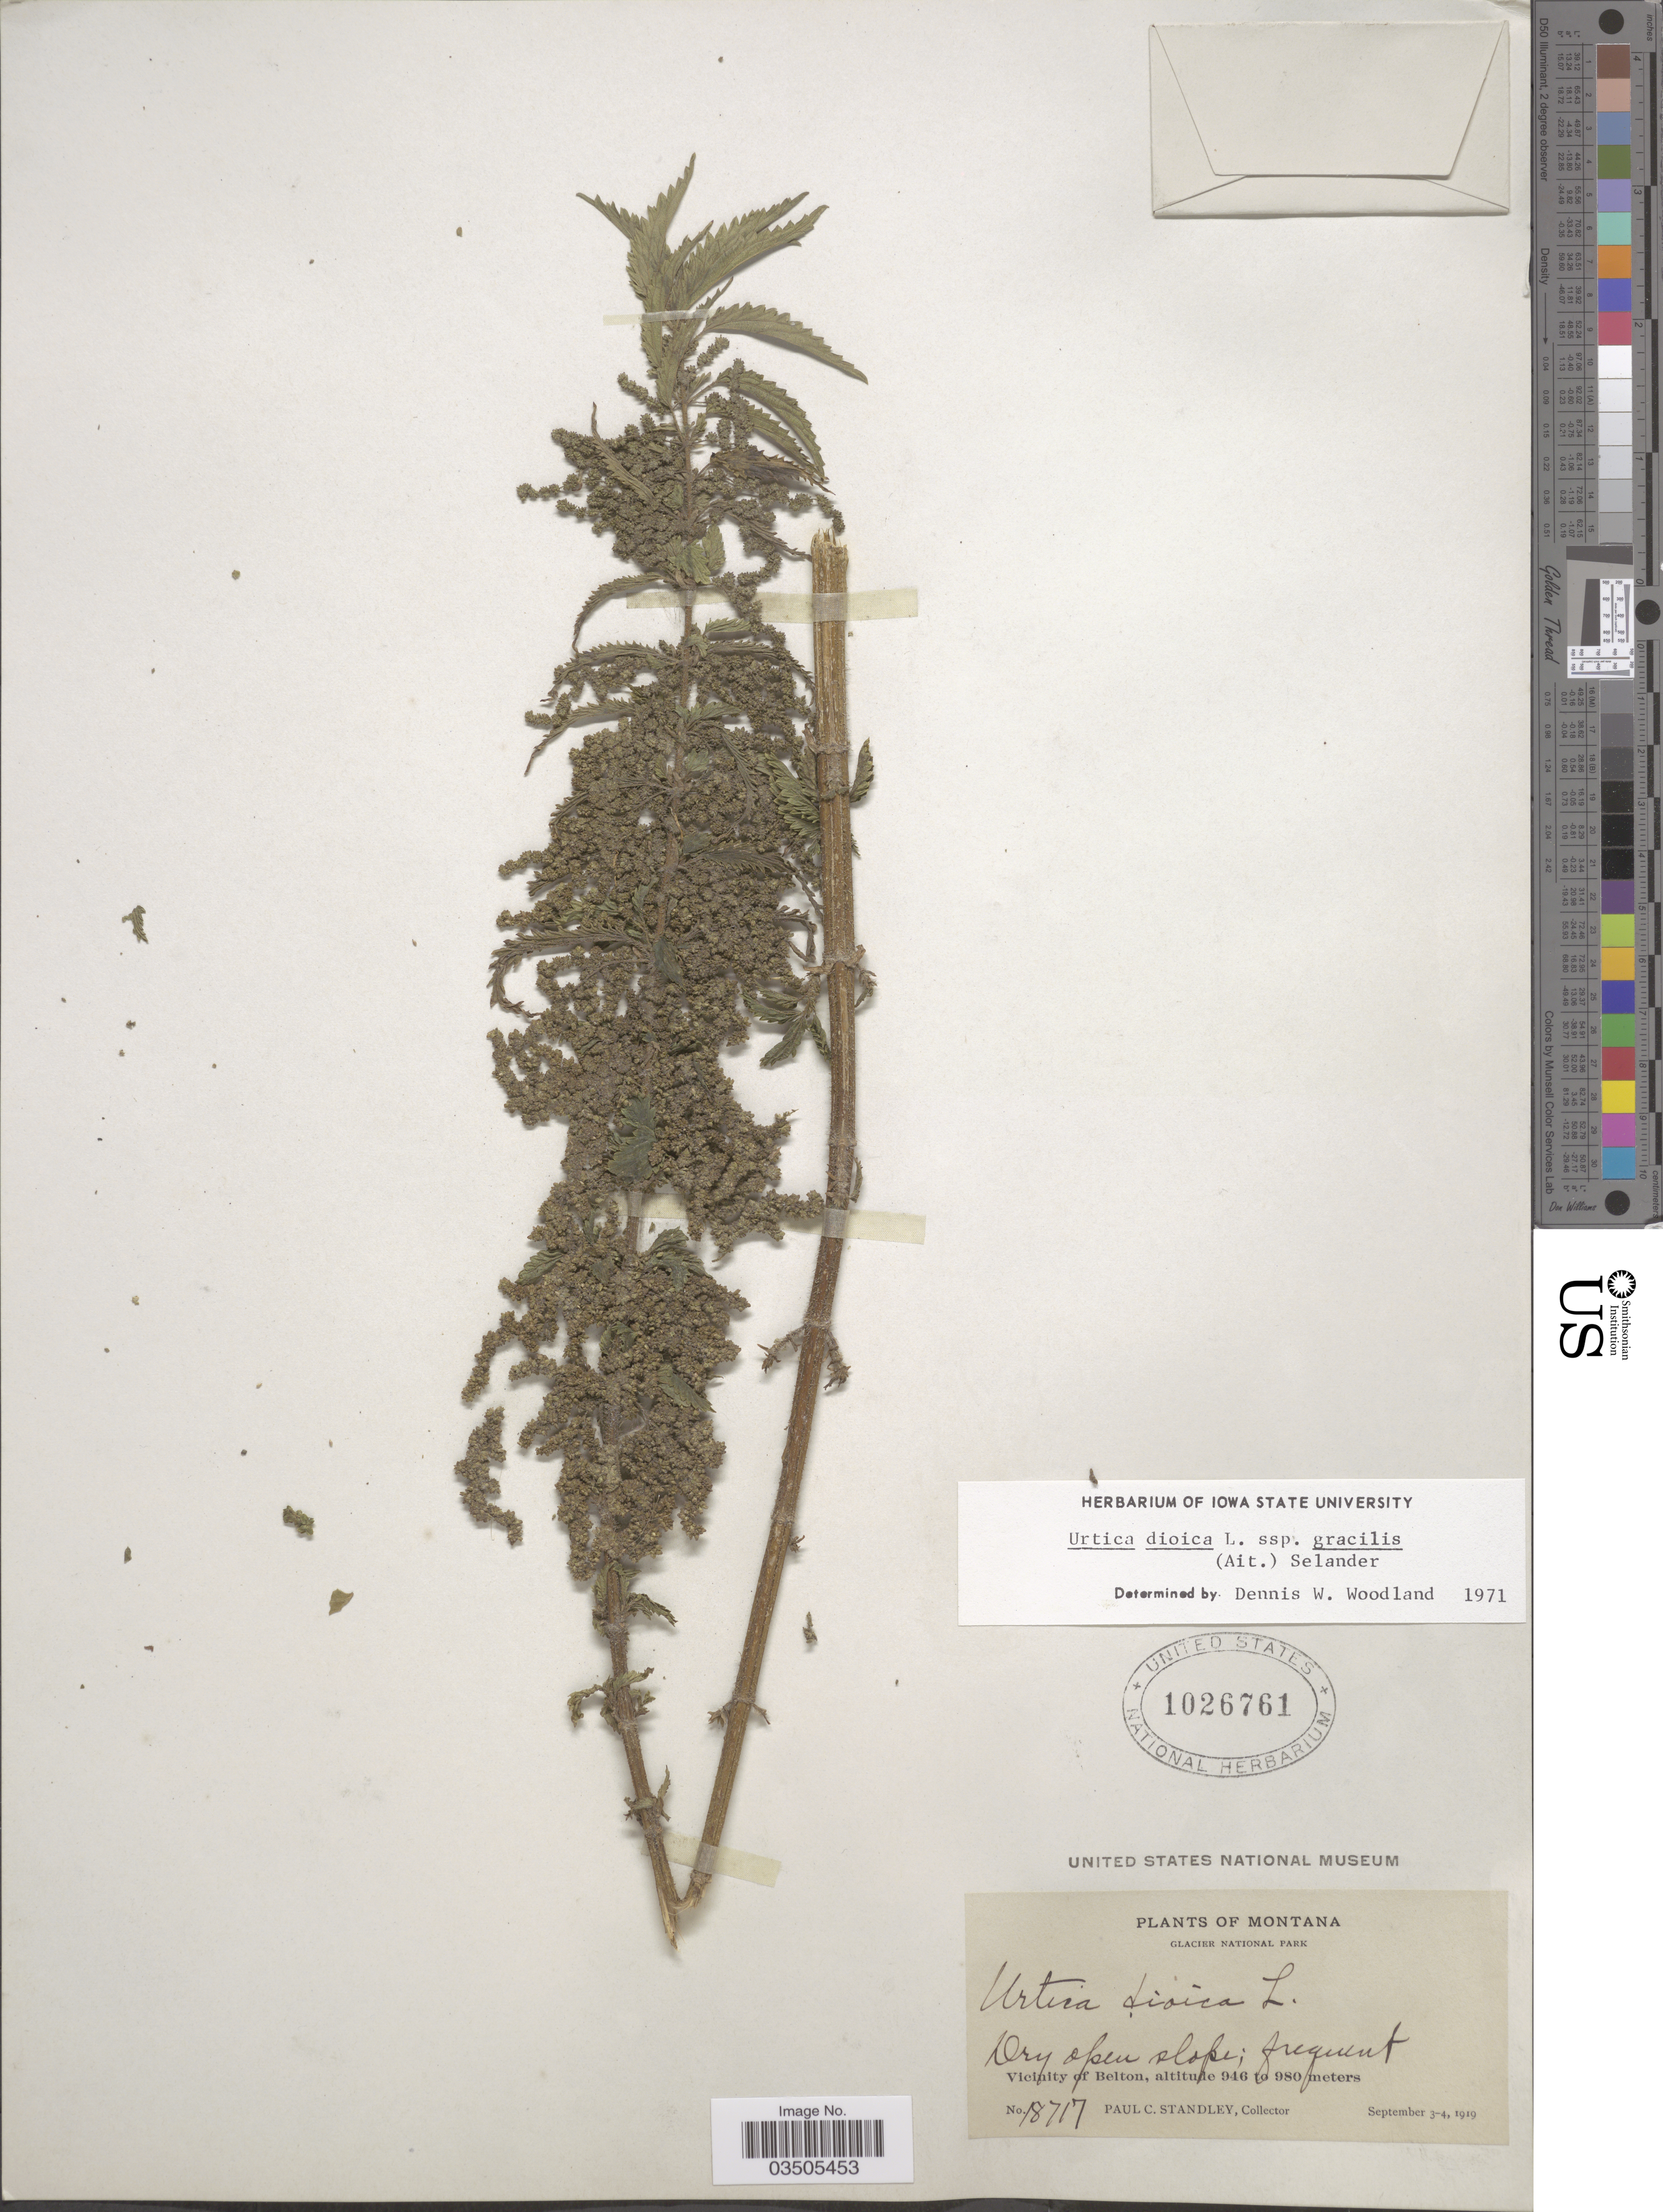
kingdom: Plantae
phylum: Tracheophyta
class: Magnoliopsida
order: Rosales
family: Urticaceae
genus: Urtica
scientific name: Urtica dioica subsp. gracilis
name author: L.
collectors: P. C. Standley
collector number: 18717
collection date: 1919-09-03/1919-09-04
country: United States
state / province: Montana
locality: Glacier National Park. Vicinity of Belton.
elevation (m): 946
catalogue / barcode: US 1026761